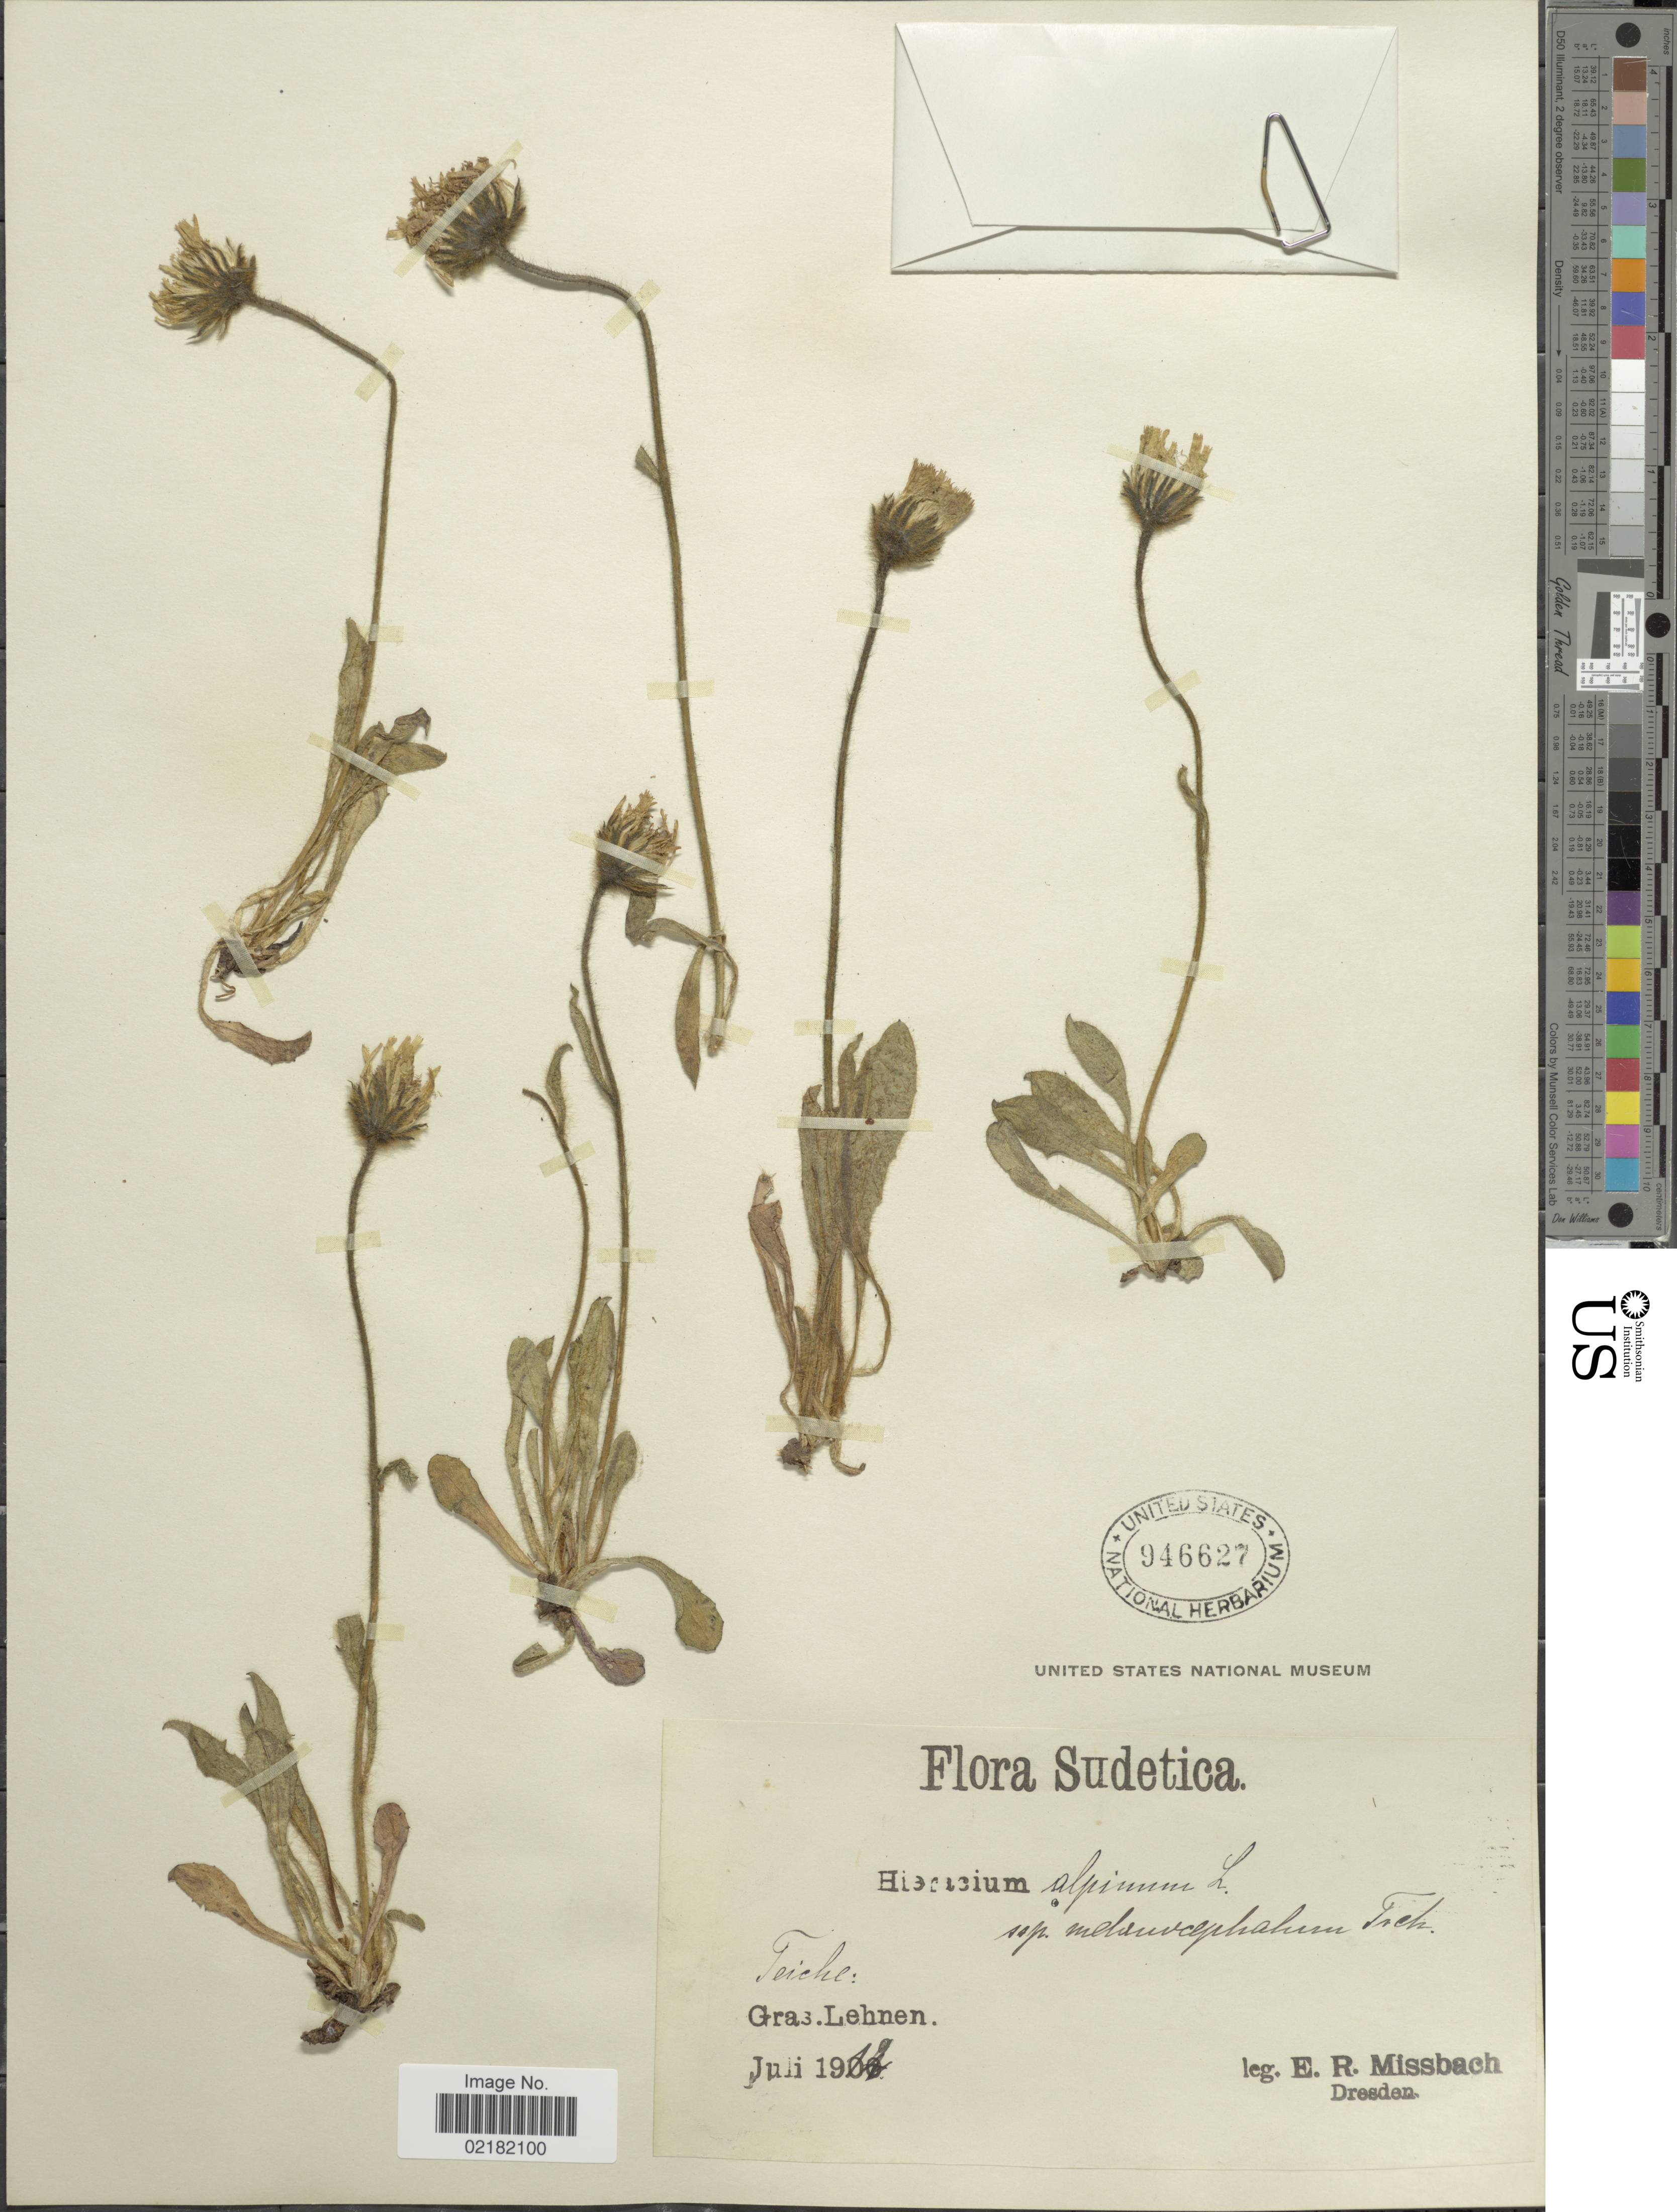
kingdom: Plantae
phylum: Tracheophyta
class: Magnoliopsida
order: Asterales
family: Asteraceae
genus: Hieracium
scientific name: Hieracium alpinum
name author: L.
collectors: E. Missbach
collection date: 1911-07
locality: Teoche: Gras. Lehnen.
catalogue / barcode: US 946627